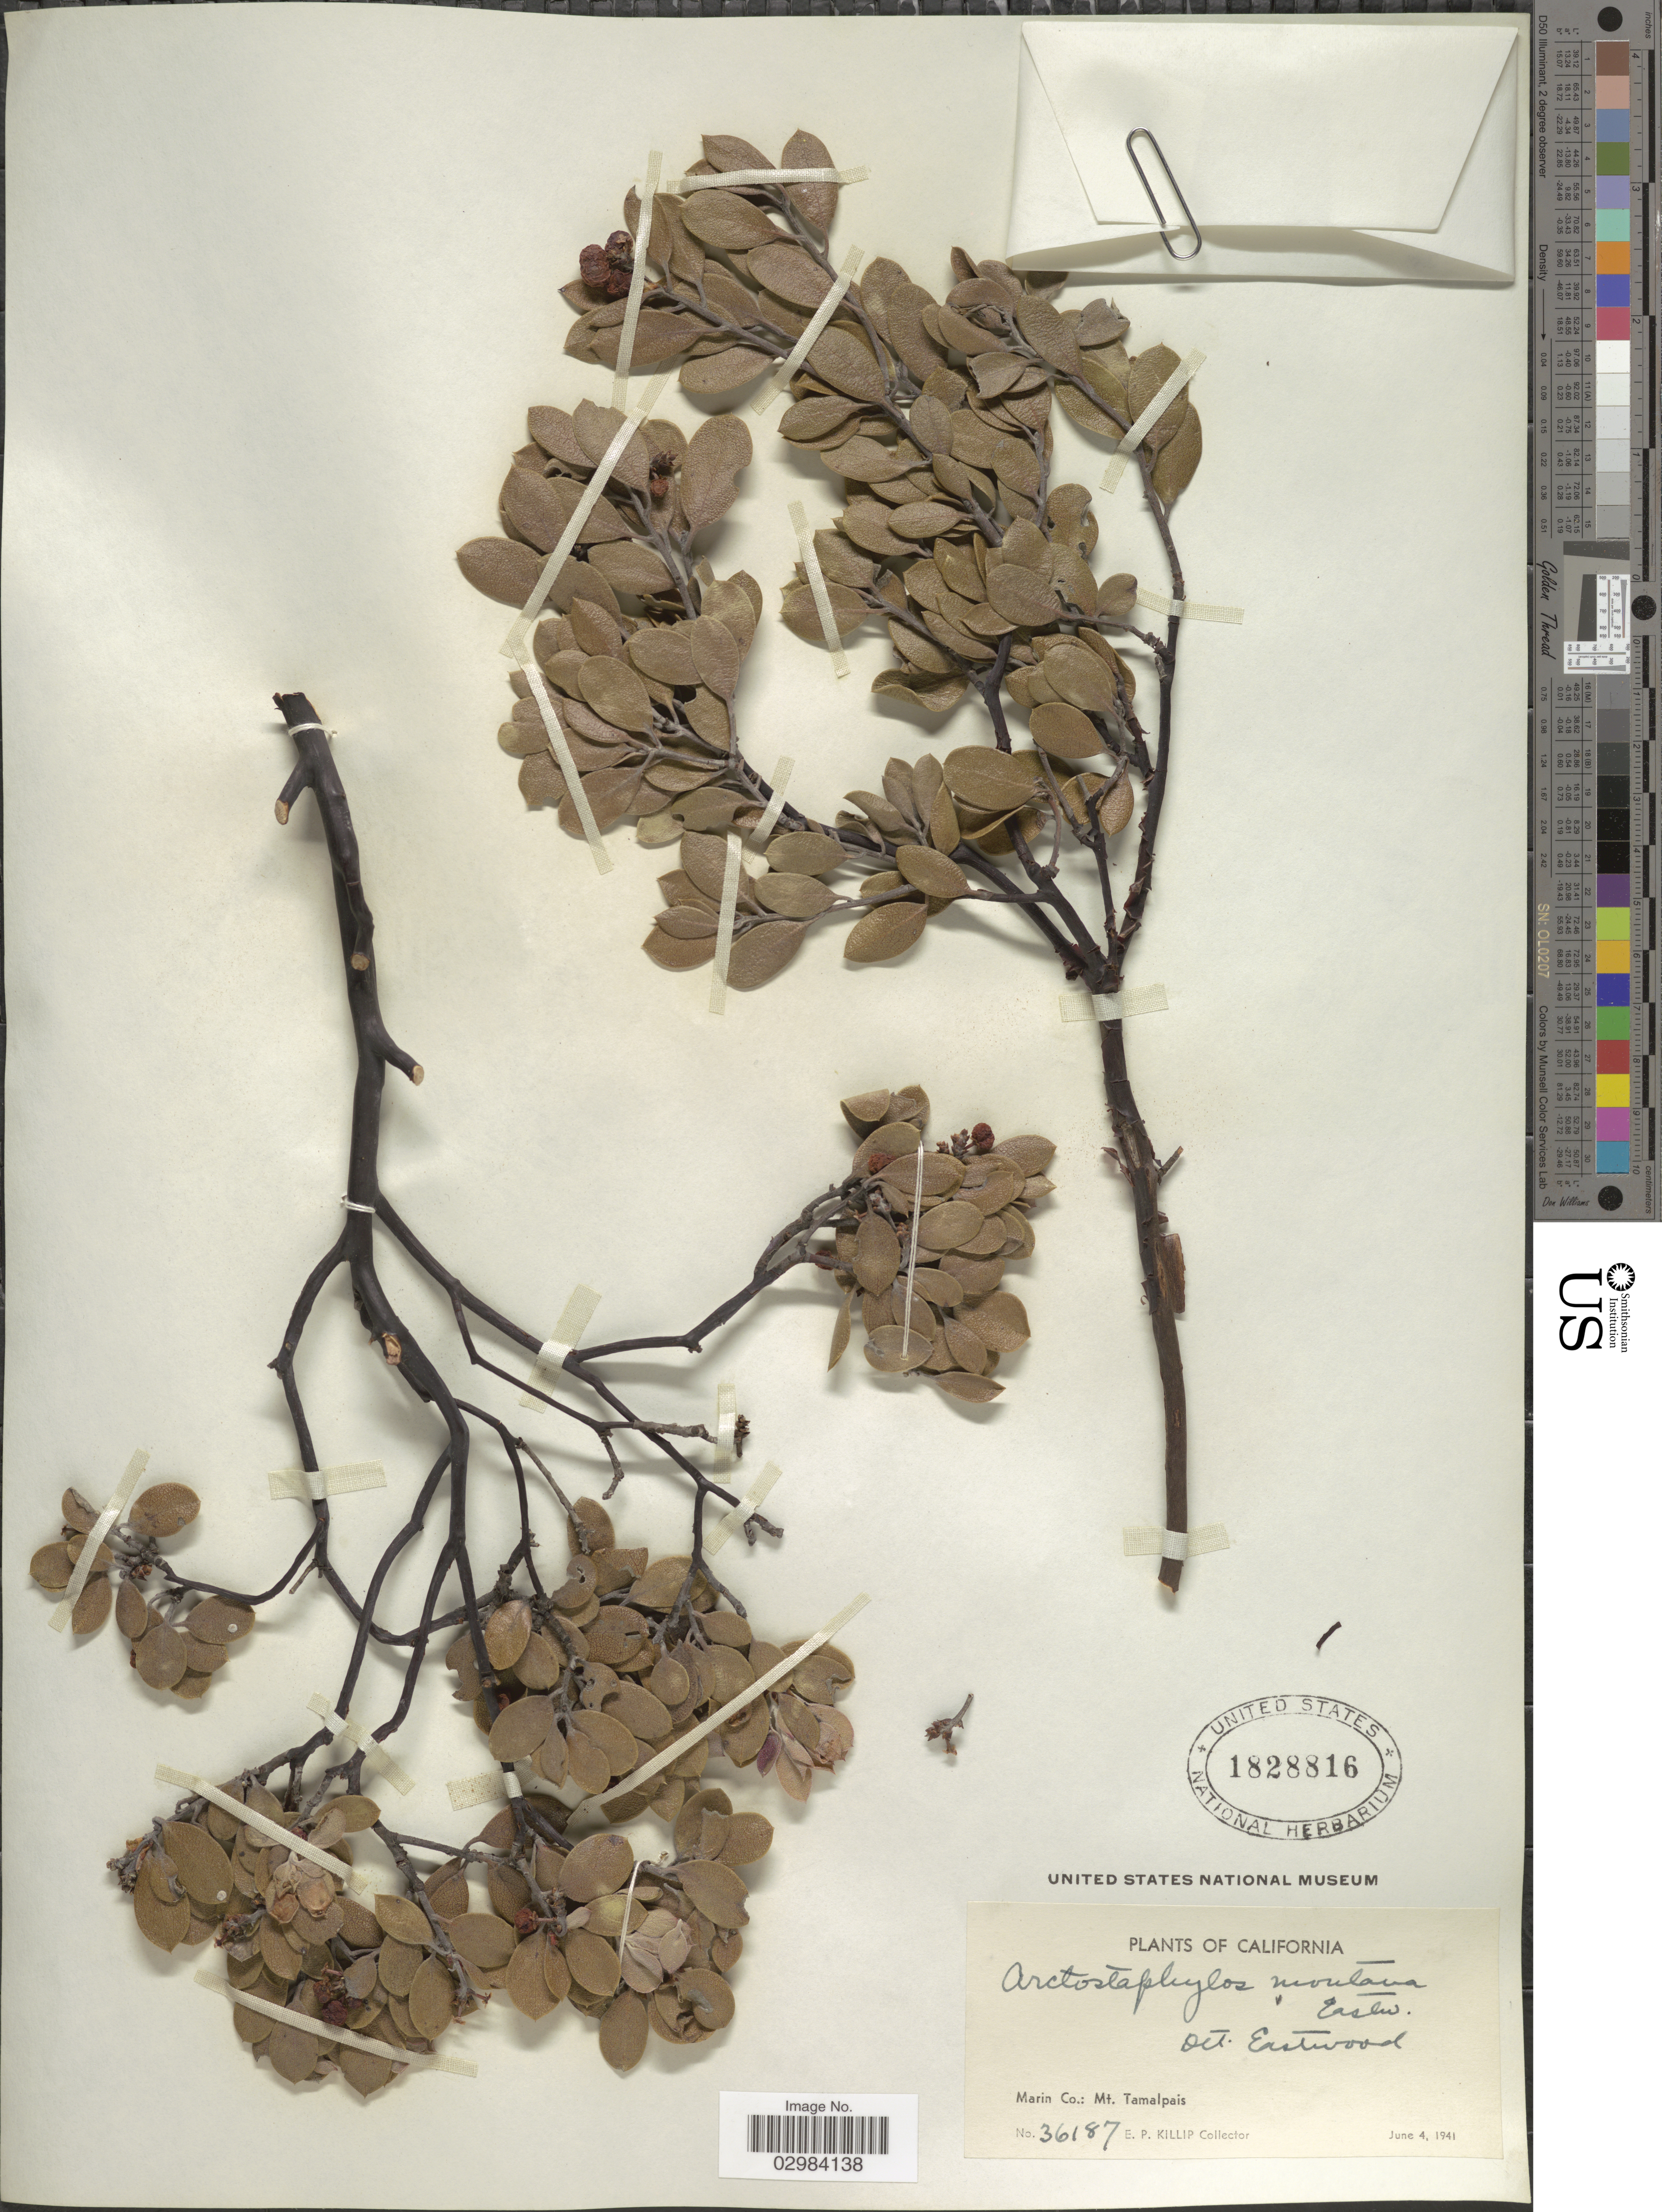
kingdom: Plantae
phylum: Tracheophyta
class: Magnoliopsida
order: Ericales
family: Ericaceae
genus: Arctostaphylos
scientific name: Arctostaphylos montana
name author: Eastw.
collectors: E. P. Killip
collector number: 36187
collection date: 1941-06-04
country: United States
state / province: California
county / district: Marin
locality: Marin Co., Mt. Tamalpais.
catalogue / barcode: US 1828816